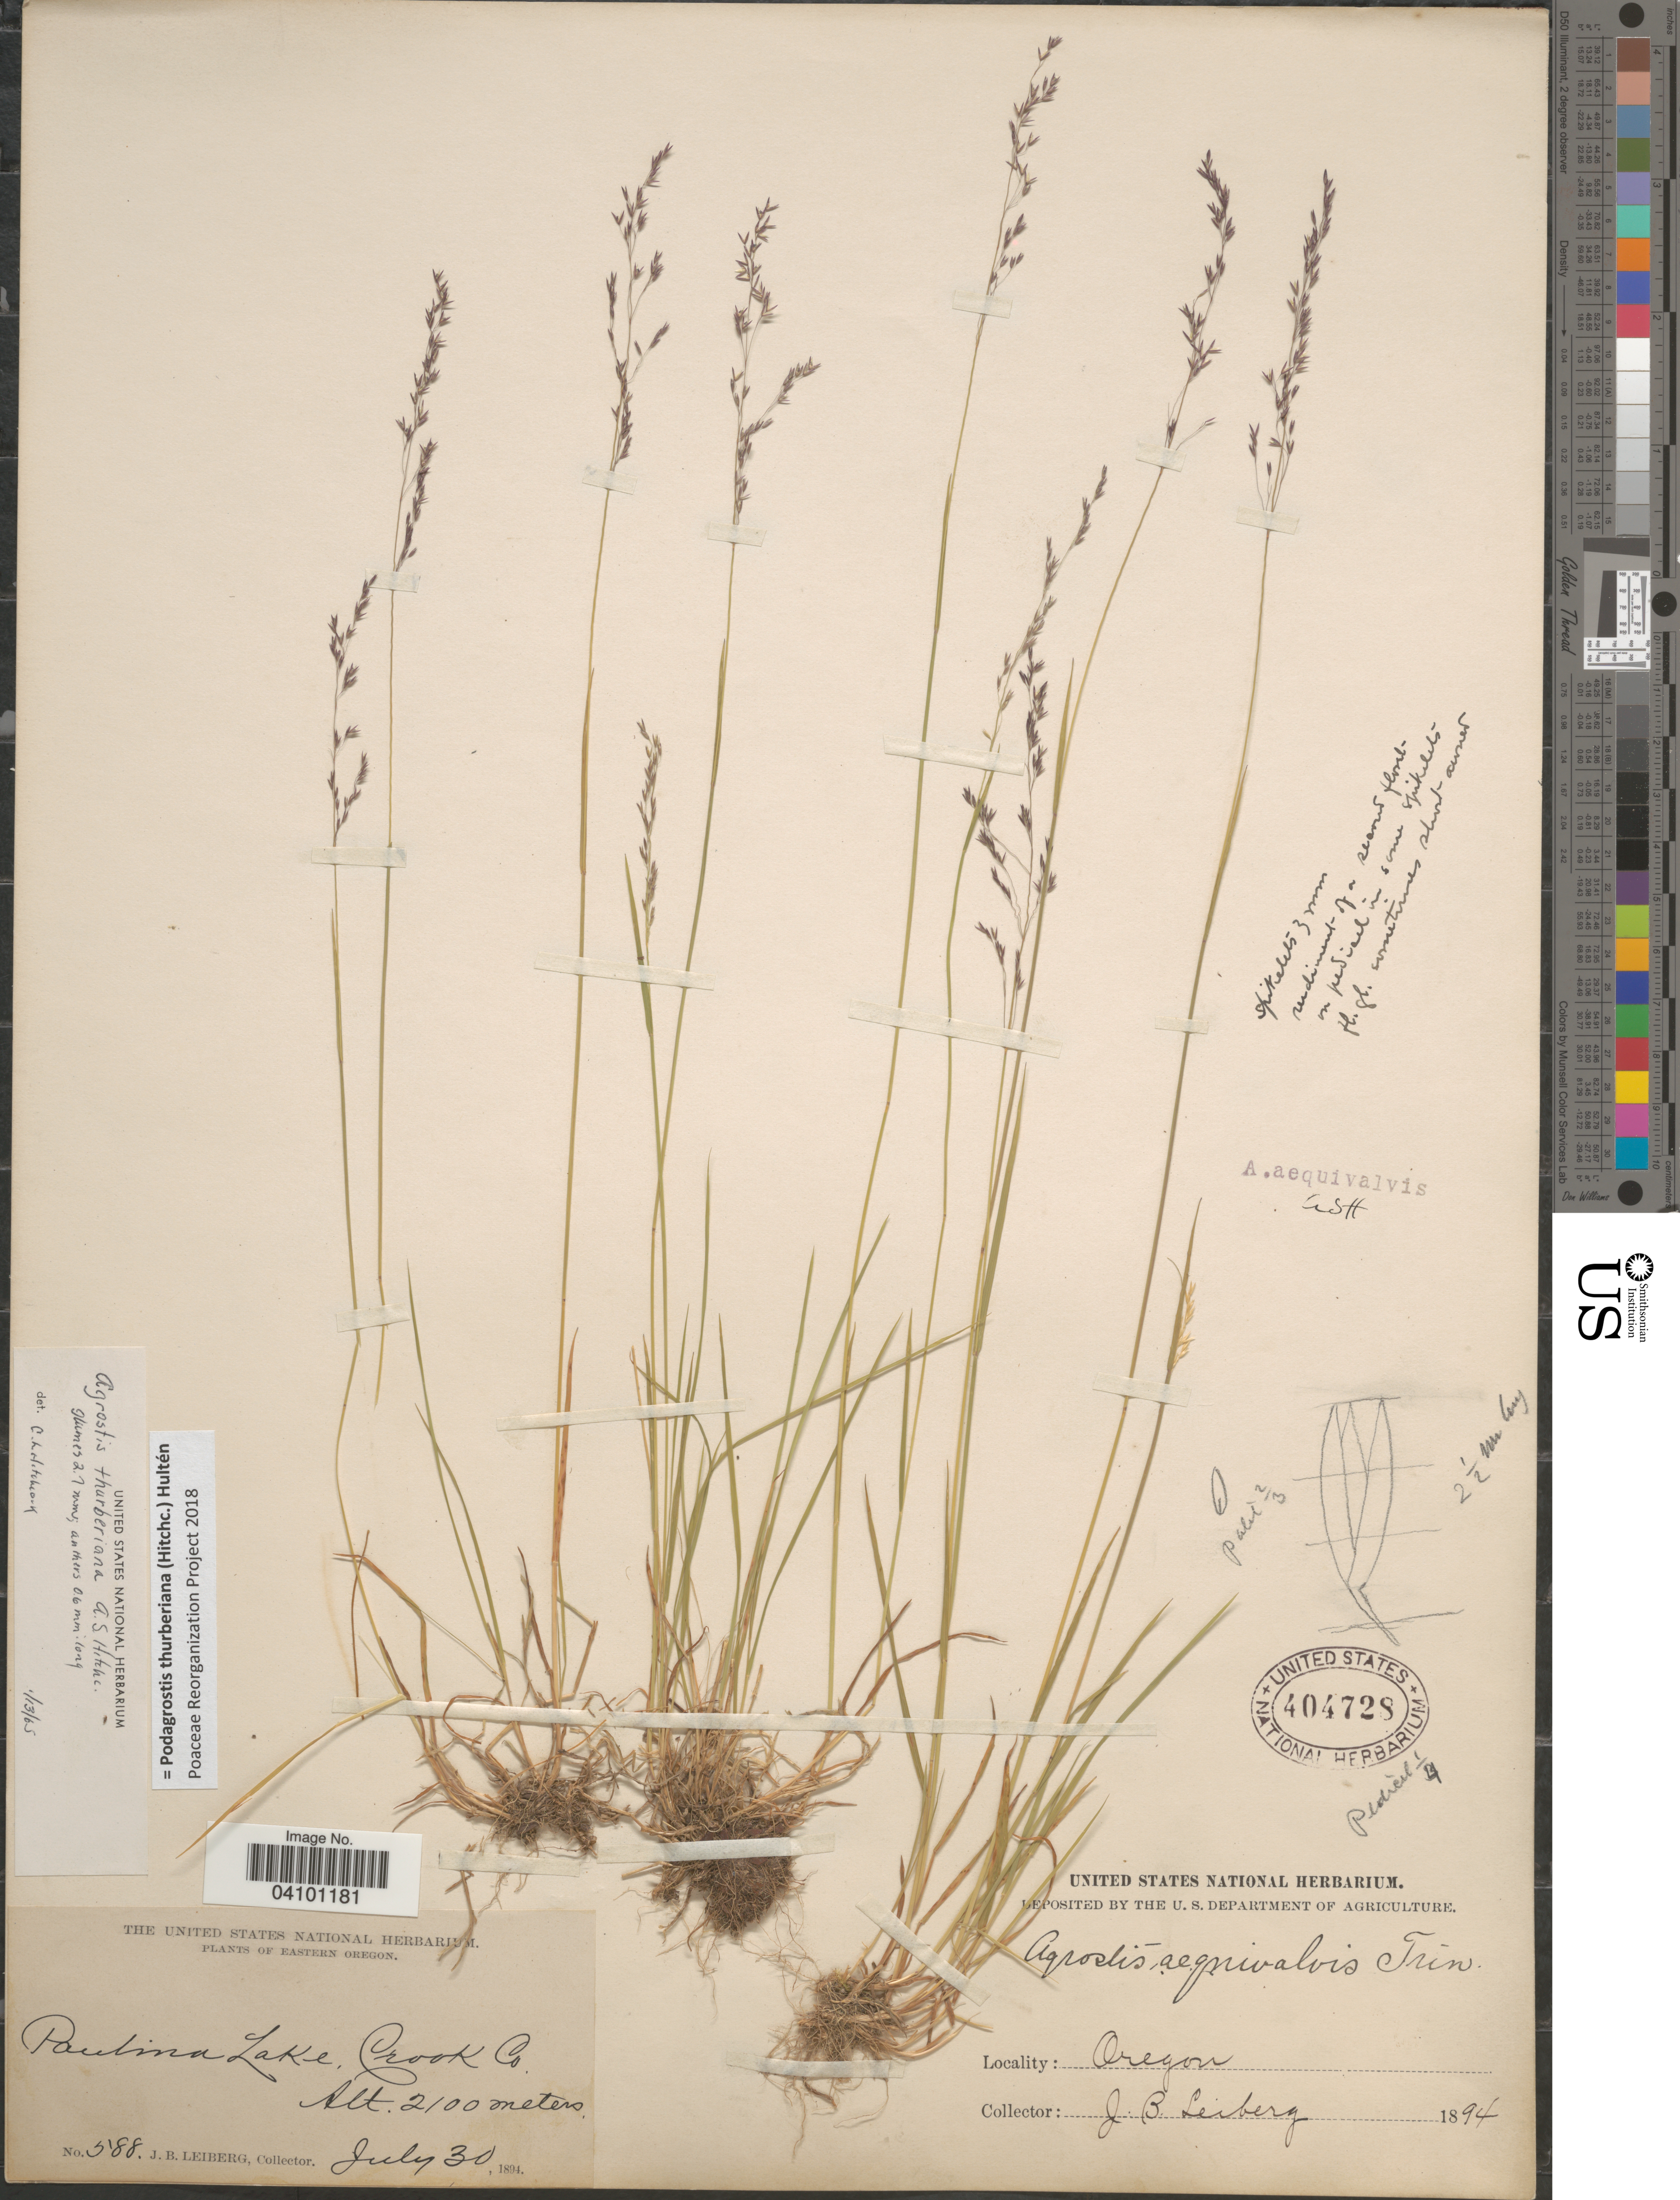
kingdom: Plantae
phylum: Tracheophyta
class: Liliopsida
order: Poales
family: Poaceae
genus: Podagrostis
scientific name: Podagrostis thurberiana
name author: Hitchc.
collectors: J. B. Leiberg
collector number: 588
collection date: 1894-07-30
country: United States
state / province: Oregon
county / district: Deschutes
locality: Eastern Oregon. Paulina Lake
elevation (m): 2100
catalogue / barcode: US 404728